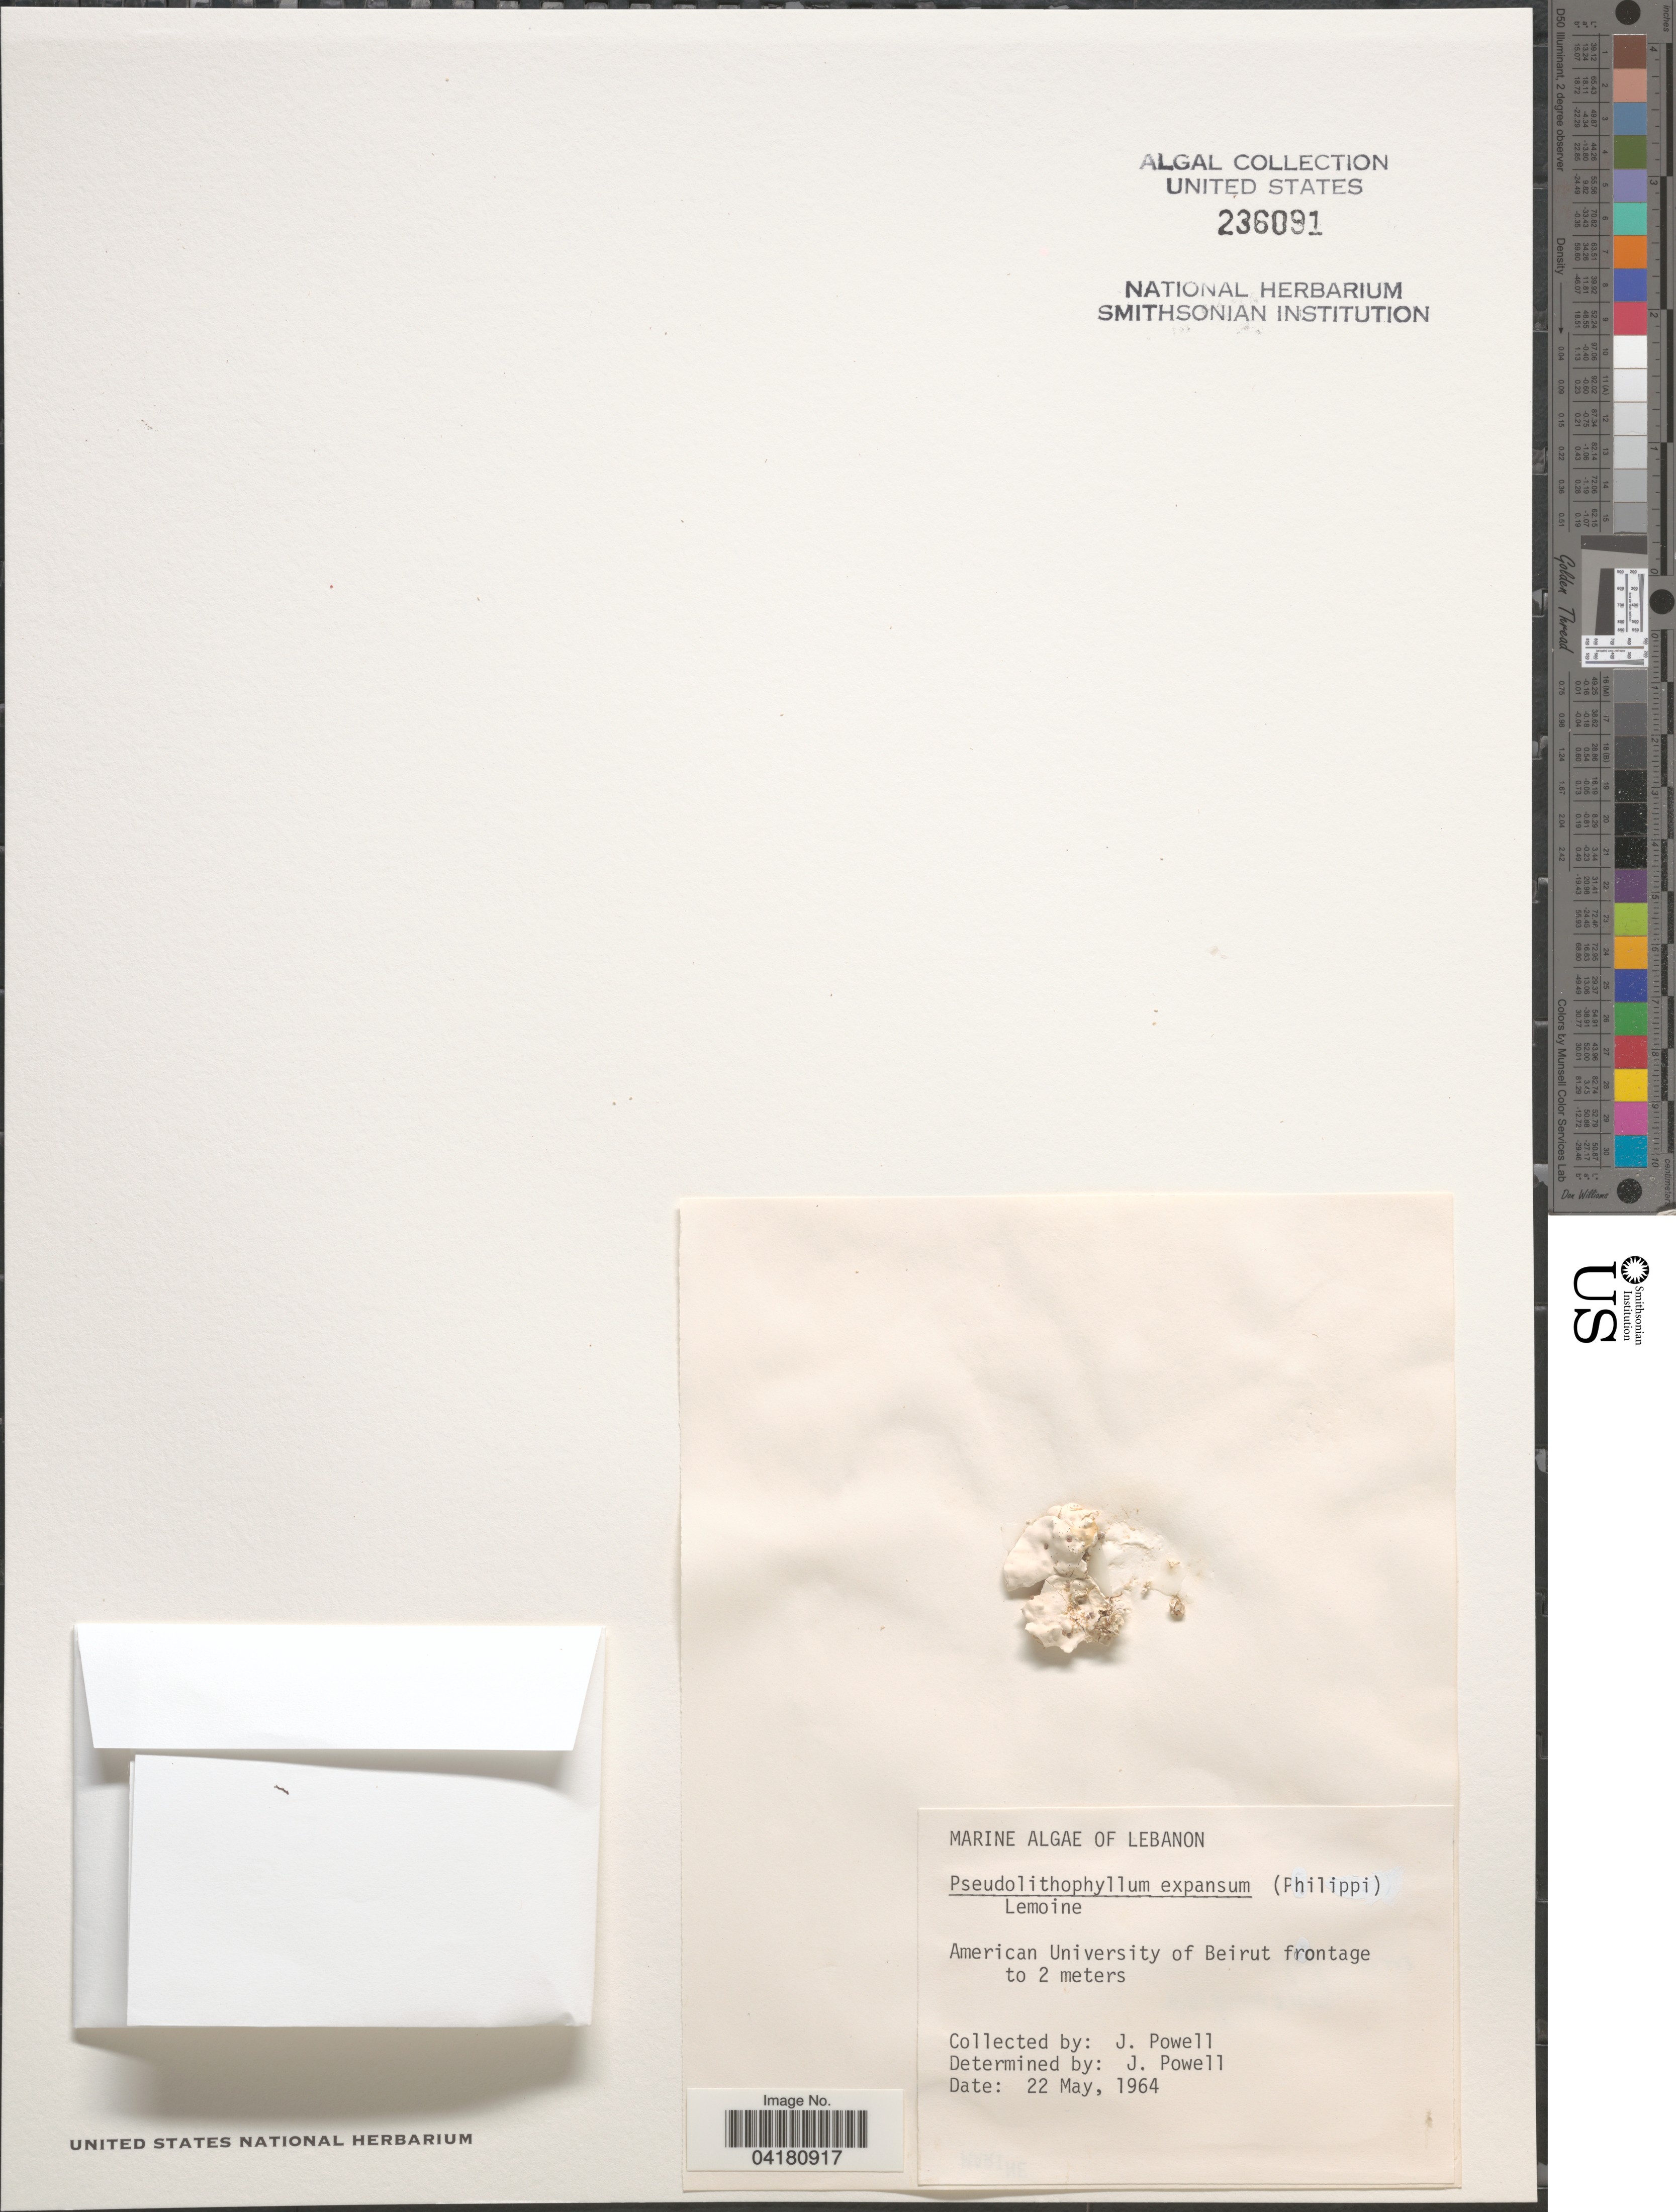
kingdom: Plantae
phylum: Rhodophyta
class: Florideophyceae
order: Corallinales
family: Mesophyllumaceae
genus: Mesophyllum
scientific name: Mesophyllum expansum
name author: (Philippi) Cabioch & Mendoza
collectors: J. Powell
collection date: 1964-05-22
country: Lebanon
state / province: Beyrouth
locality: American University of Beirut frontage to 2 meters.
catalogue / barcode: US 236091